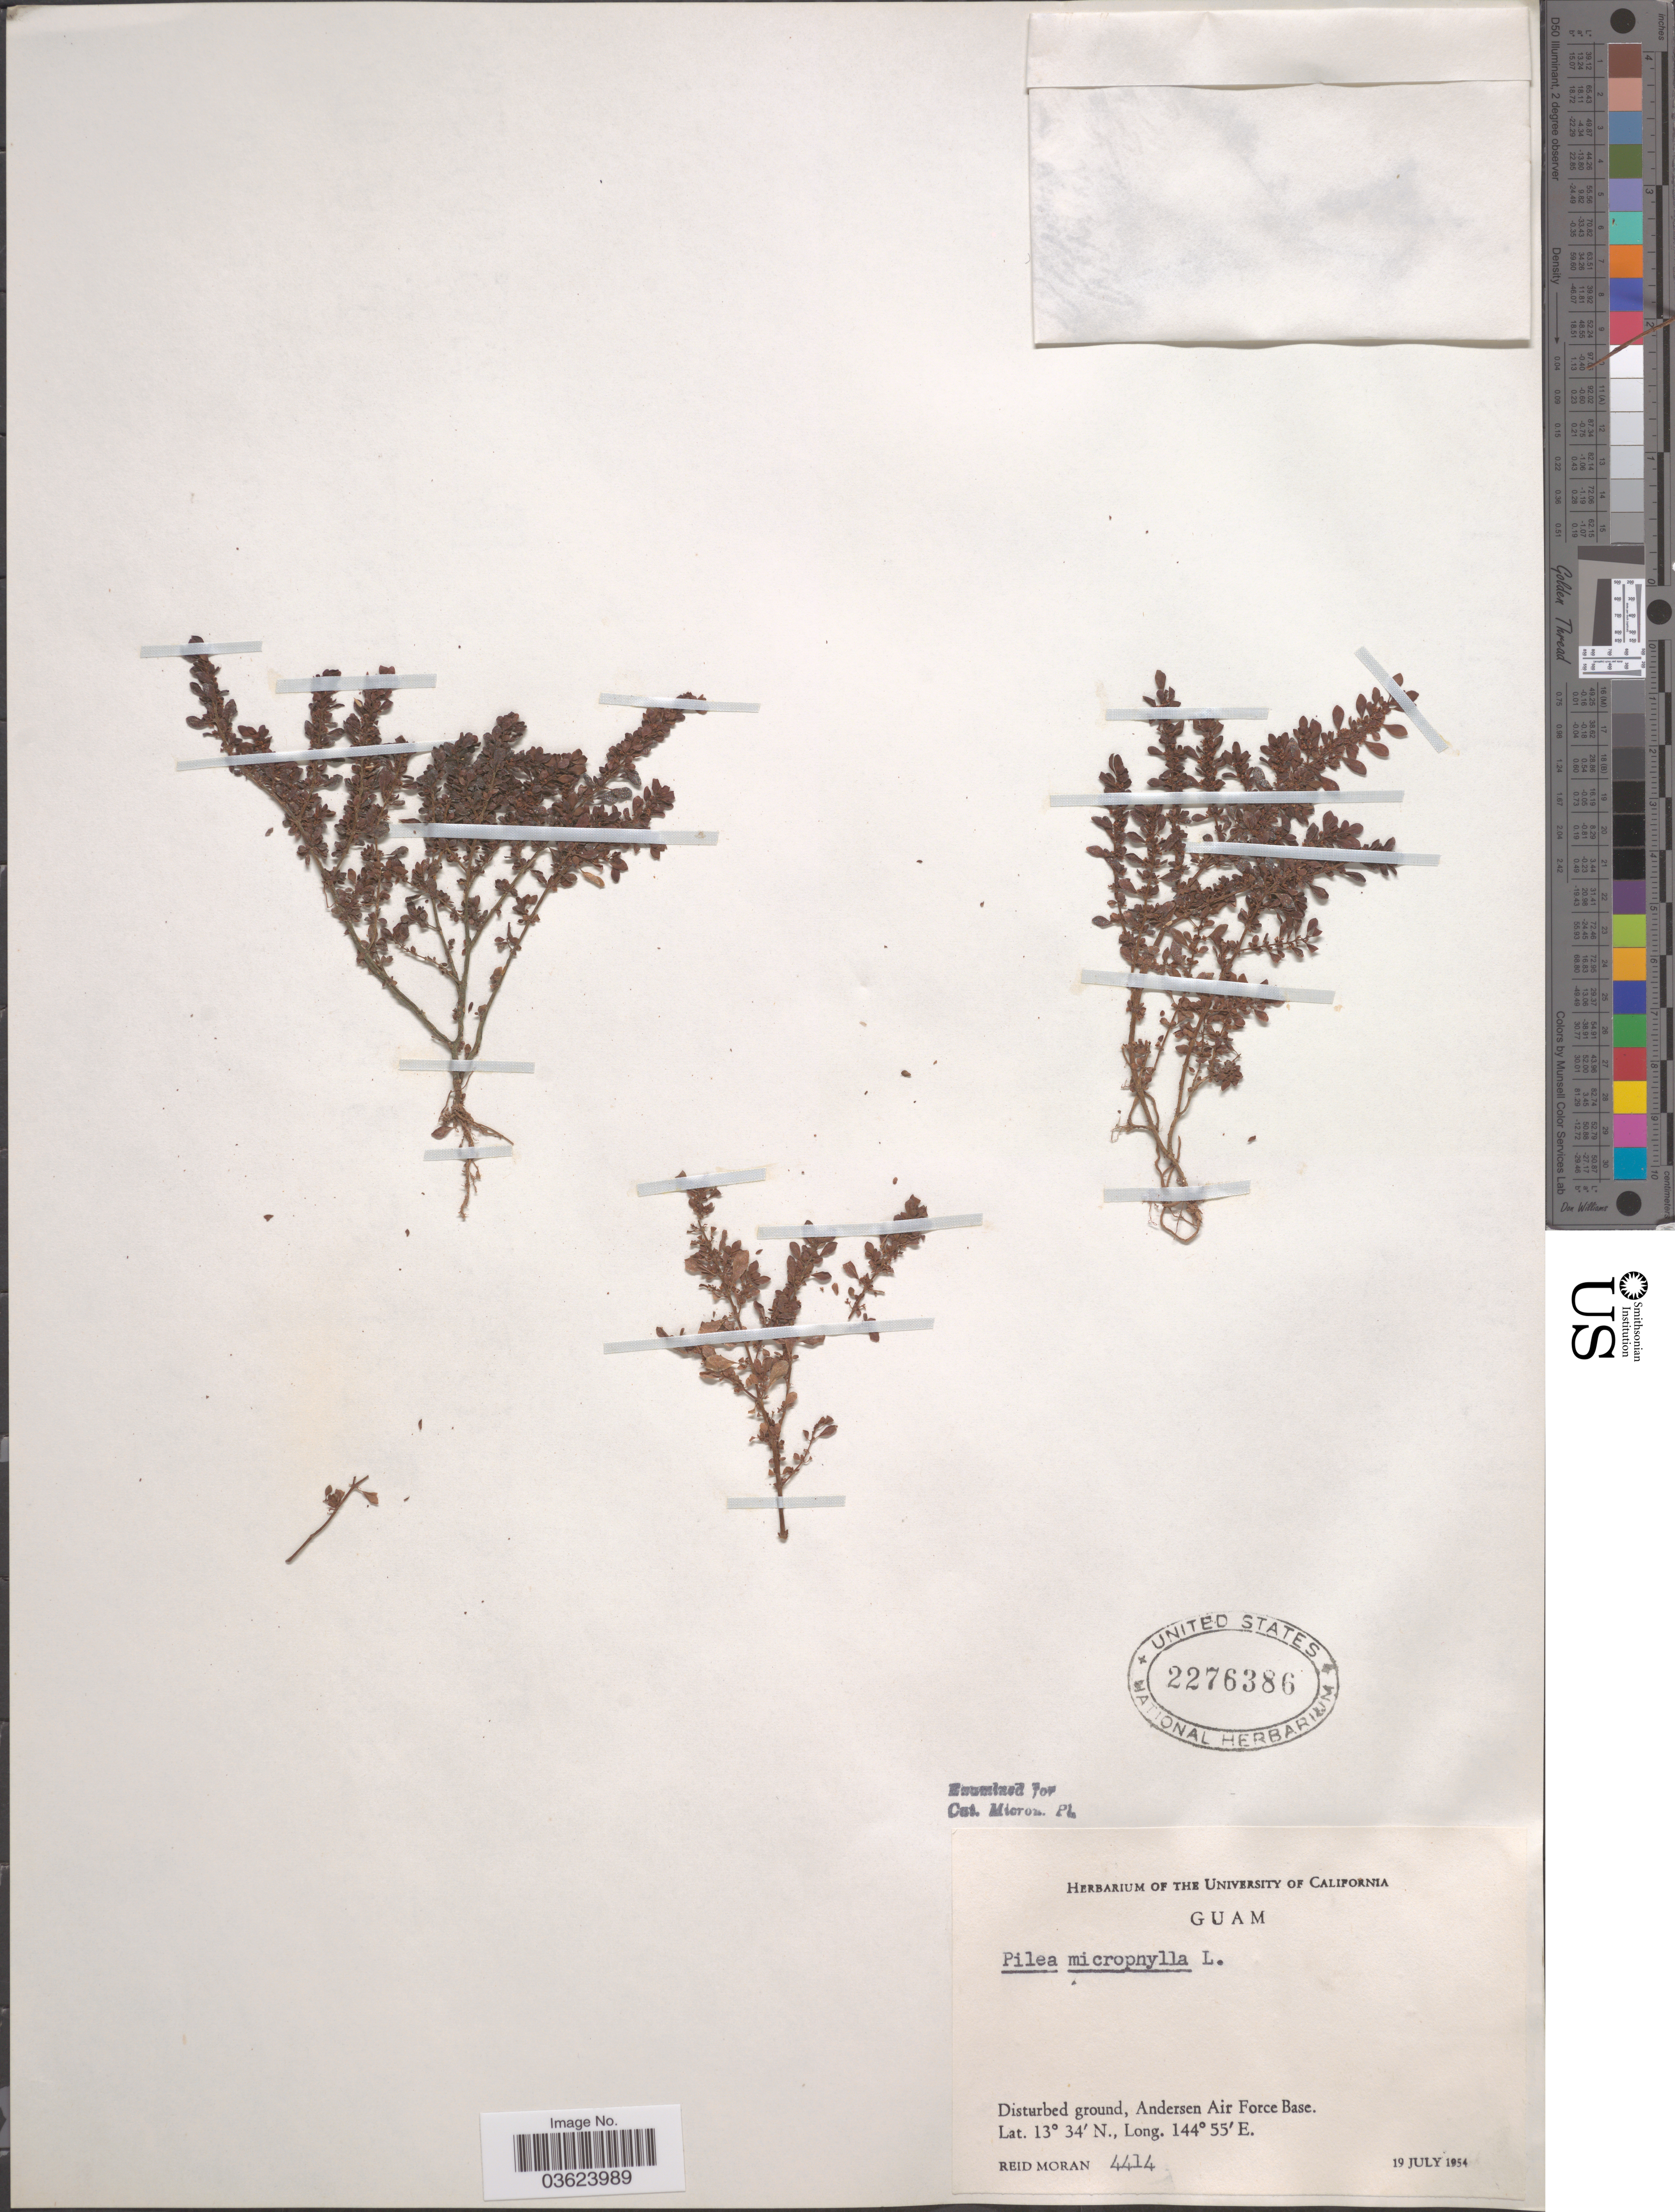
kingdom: Plantae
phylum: Tracheophyta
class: Magnoliopsida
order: Rosales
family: Urticaceae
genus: Pilea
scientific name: Pilea microphylla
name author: (L.) Liebm.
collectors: R. V. Moran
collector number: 4414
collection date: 1954-07-19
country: Guam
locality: Andersen Air Force Base.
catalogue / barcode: US 2276386